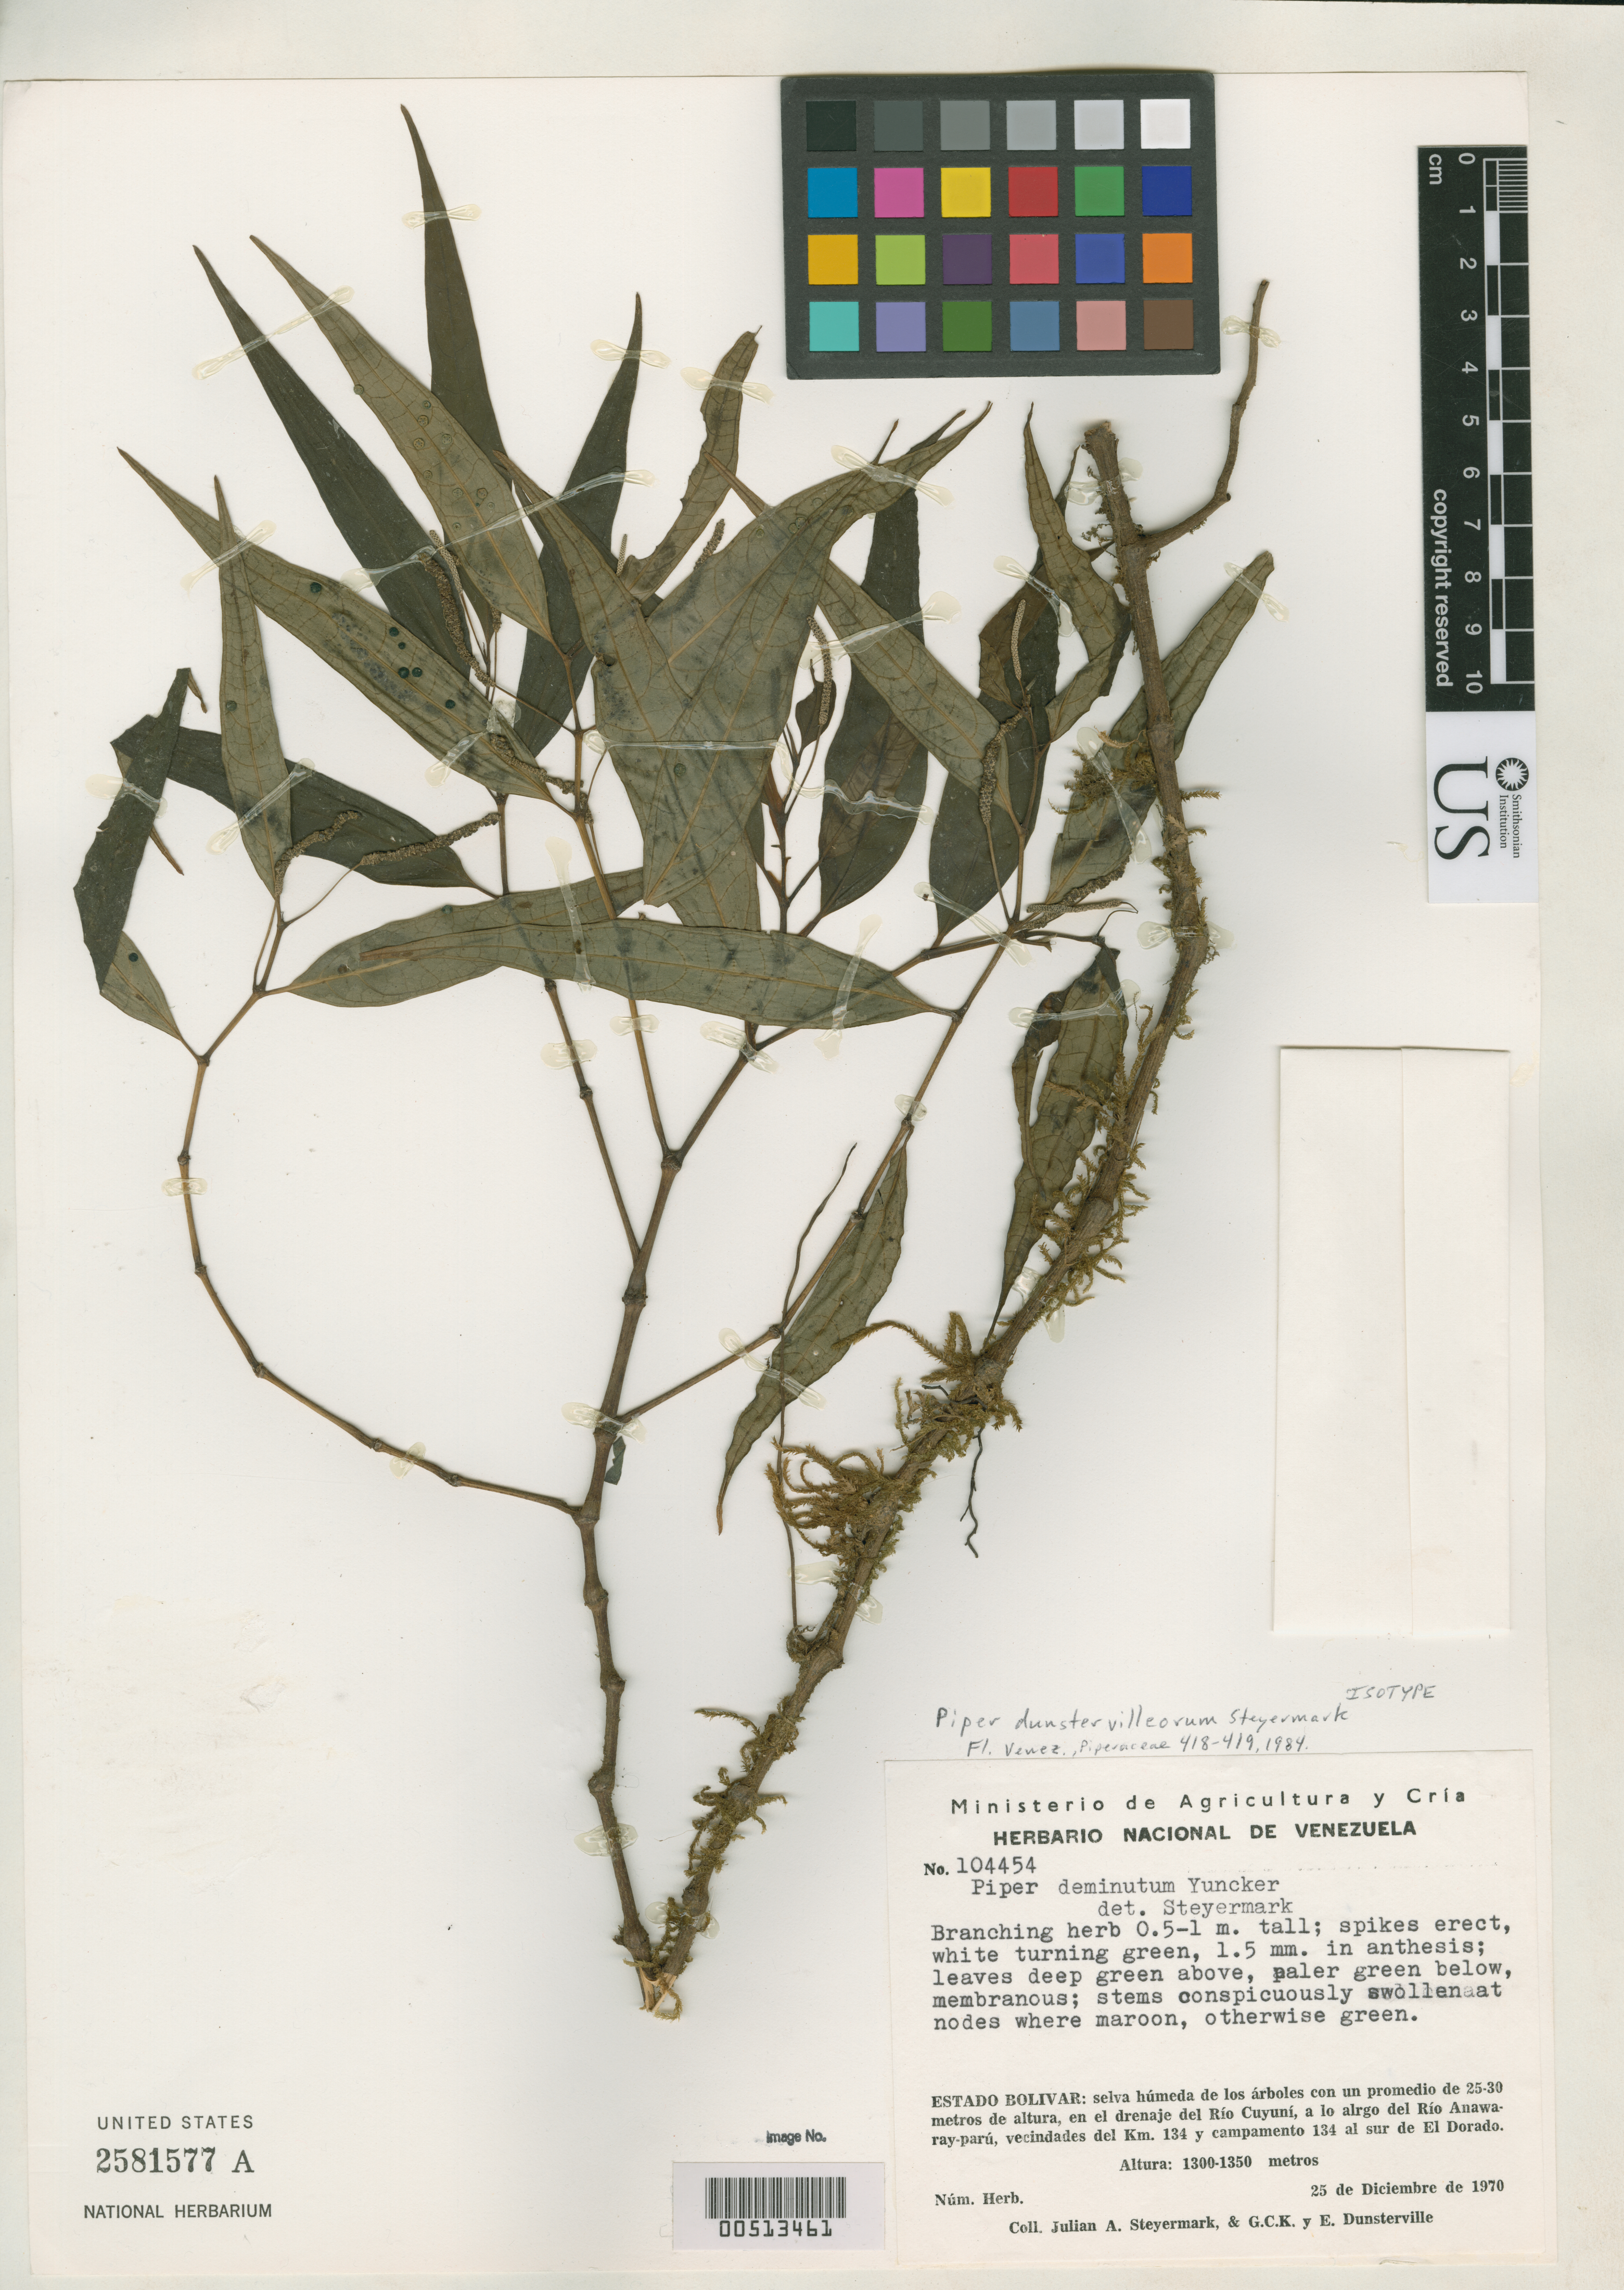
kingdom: Plantae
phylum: Tracheophyta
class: Magnoliopsida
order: Piperales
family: Piperaceae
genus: Piper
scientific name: Piper dunstervilleorum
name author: Steyerm.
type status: Isotype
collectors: J. Steyermark, G. C. K. Dunsterville & E. Dunsterville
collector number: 104454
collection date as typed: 25 Dec 1970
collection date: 1970-12-25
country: Venezuela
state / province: Bolivar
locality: Drenaje del Rio Cuyuni, lo algro del Rio Anawaray-Paru, vecindades del km 134 y Campamento 134 al sur de El Dorado. [Drainage of Rio Cuyuni, algro of Rio Anawaray-Paru, vicinities of km 134 and Encampment 134 t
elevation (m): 1300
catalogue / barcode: US 2581577A